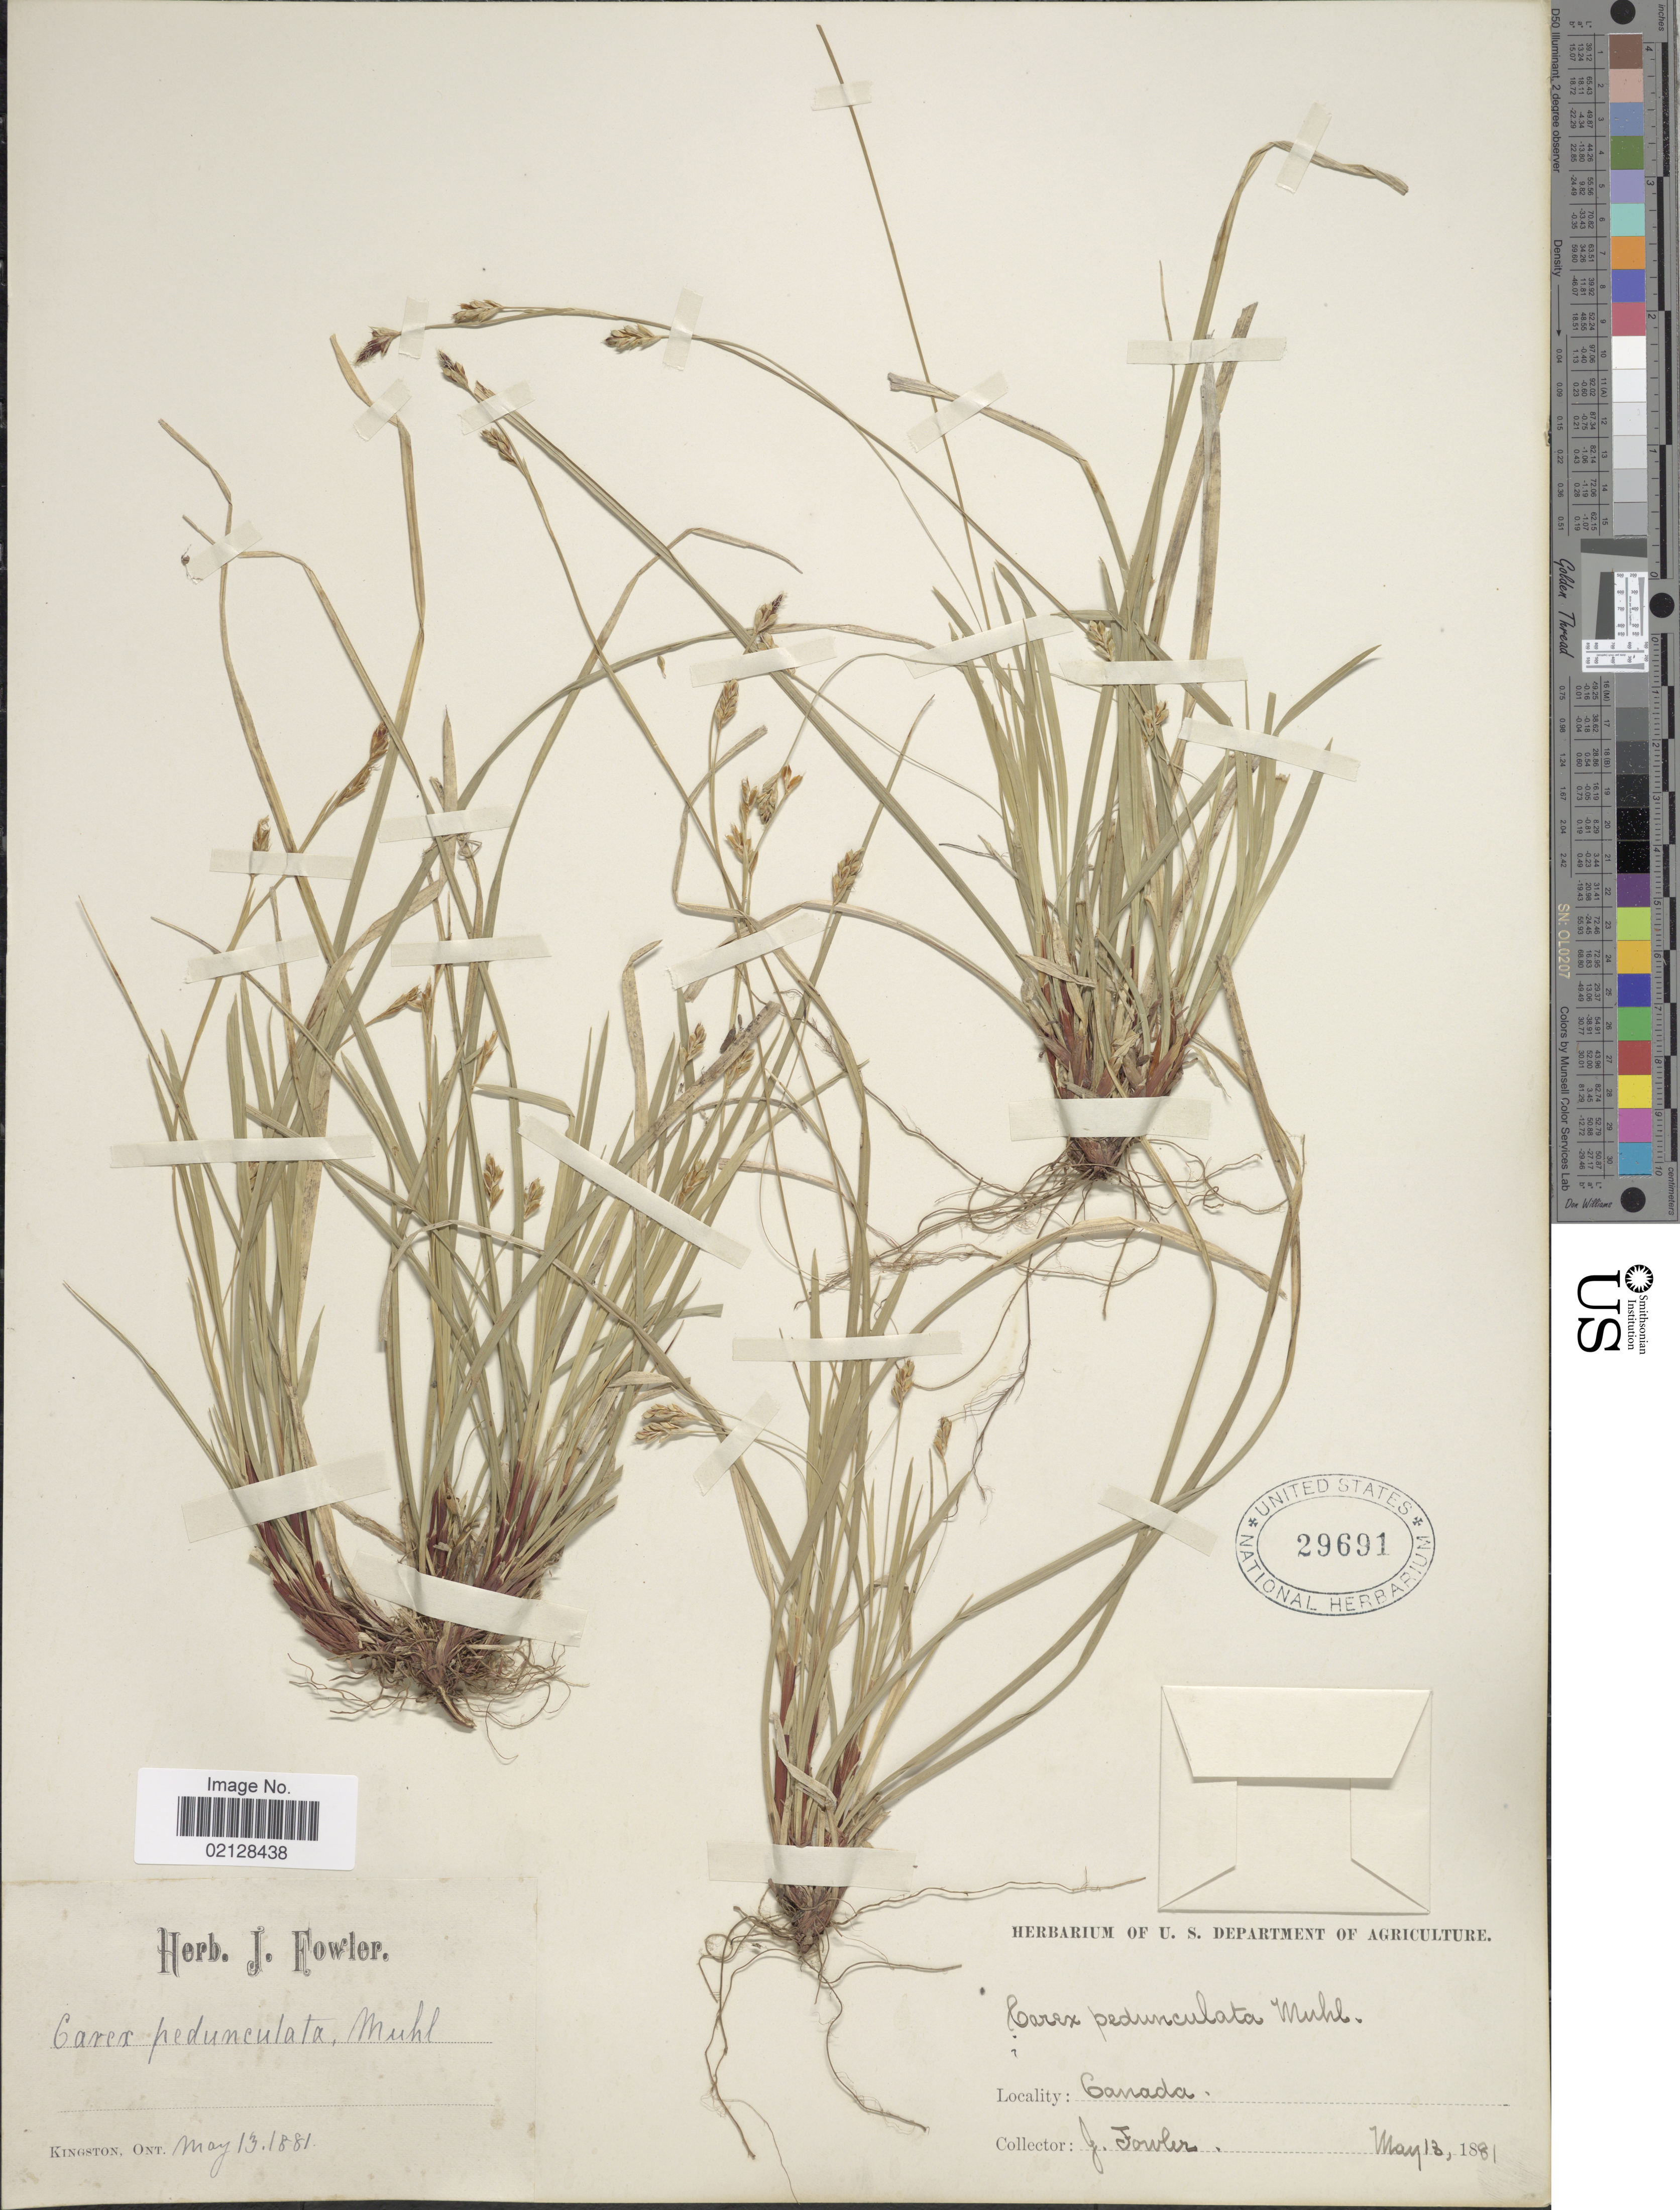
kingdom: Plantae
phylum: Tracheophyta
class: Liliopsida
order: Poales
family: Cyperaceae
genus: Carex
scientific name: Carex pedunculata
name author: Muhl. ex Willd.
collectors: J. P. Fowler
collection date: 1881-05-13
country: Canada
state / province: Ontario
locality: Kingston, Ontario, Canada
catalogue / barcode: US 29691